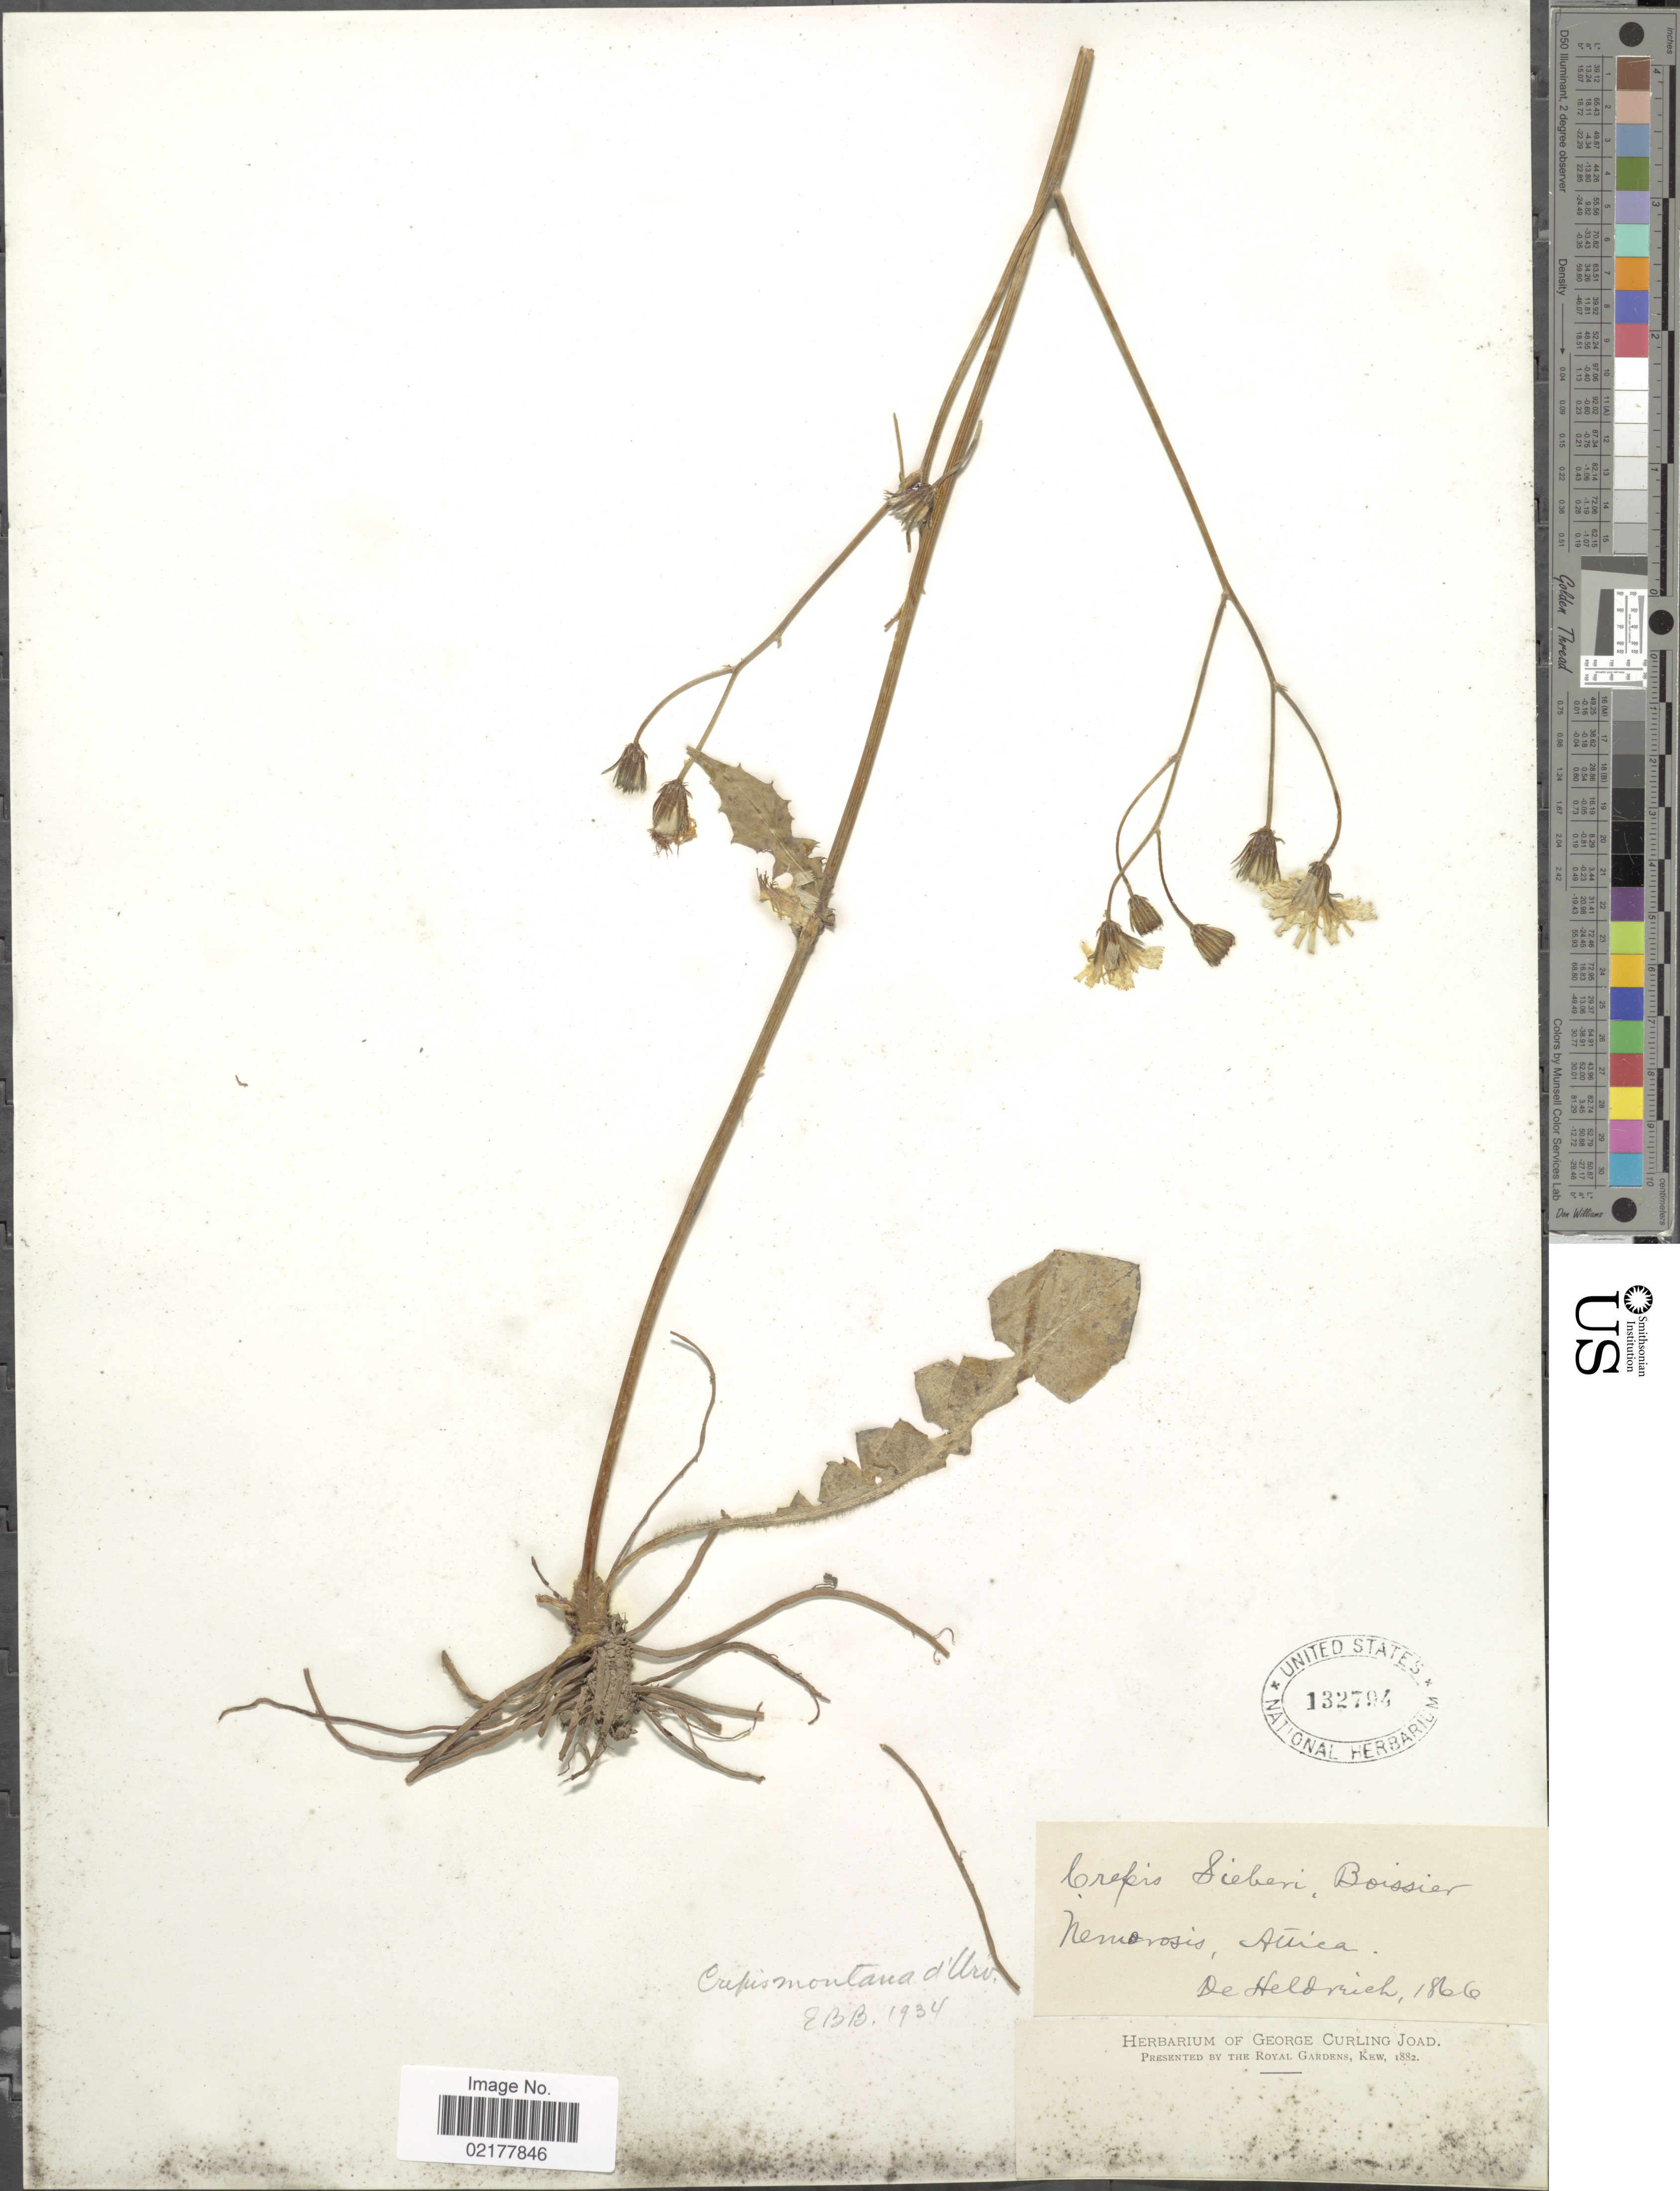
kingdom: Plantae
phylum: Tracheophyta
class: Magnoliopsida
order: Asterales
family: Asteraceae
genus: Crepis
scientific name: Crepis fraasii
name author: Sch. Bip.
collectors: -. De Heldreich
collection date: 1866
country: Greece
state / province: Attica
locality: Nemorosis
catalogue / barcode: US 132794